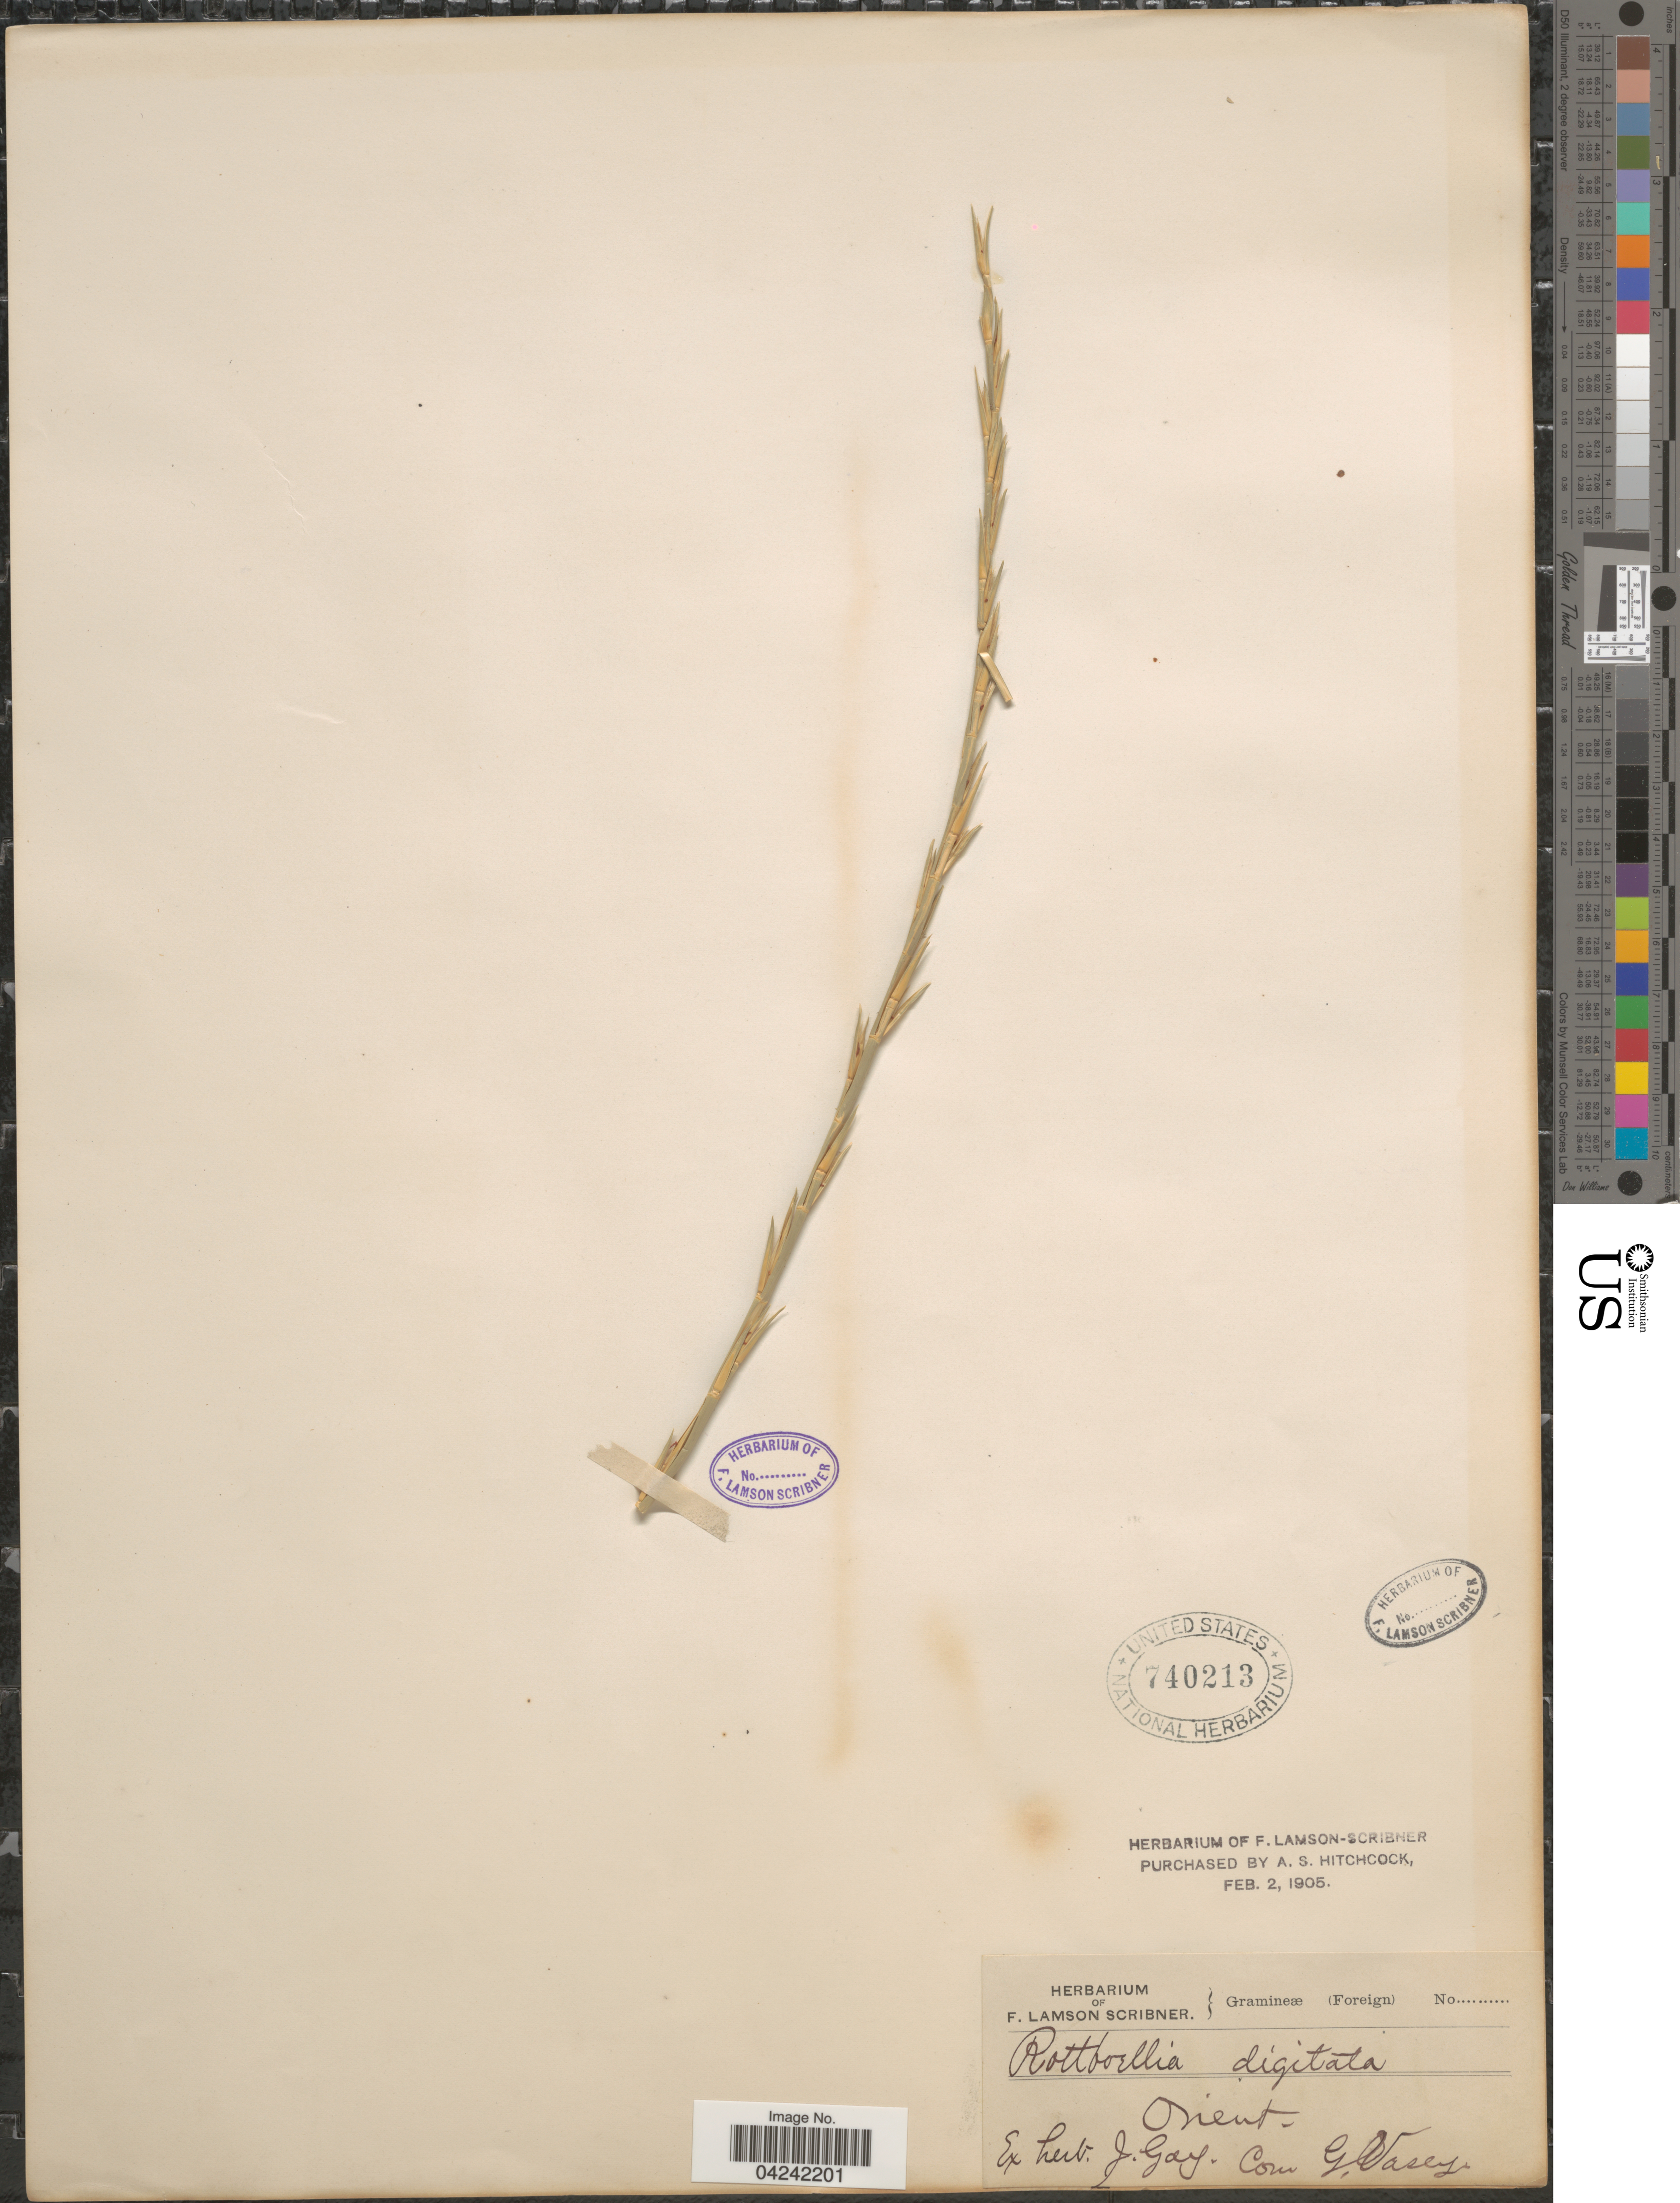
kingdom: Plantae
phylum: Tracheophyta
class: Liliopsida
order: Poales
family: Poaceae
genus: Phacelurus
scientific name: Phacelurus digitatus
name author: (Sibth. & Sm.) Griseb.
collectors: ex herb. J. Gay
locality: Orient.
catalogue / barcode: US 740213